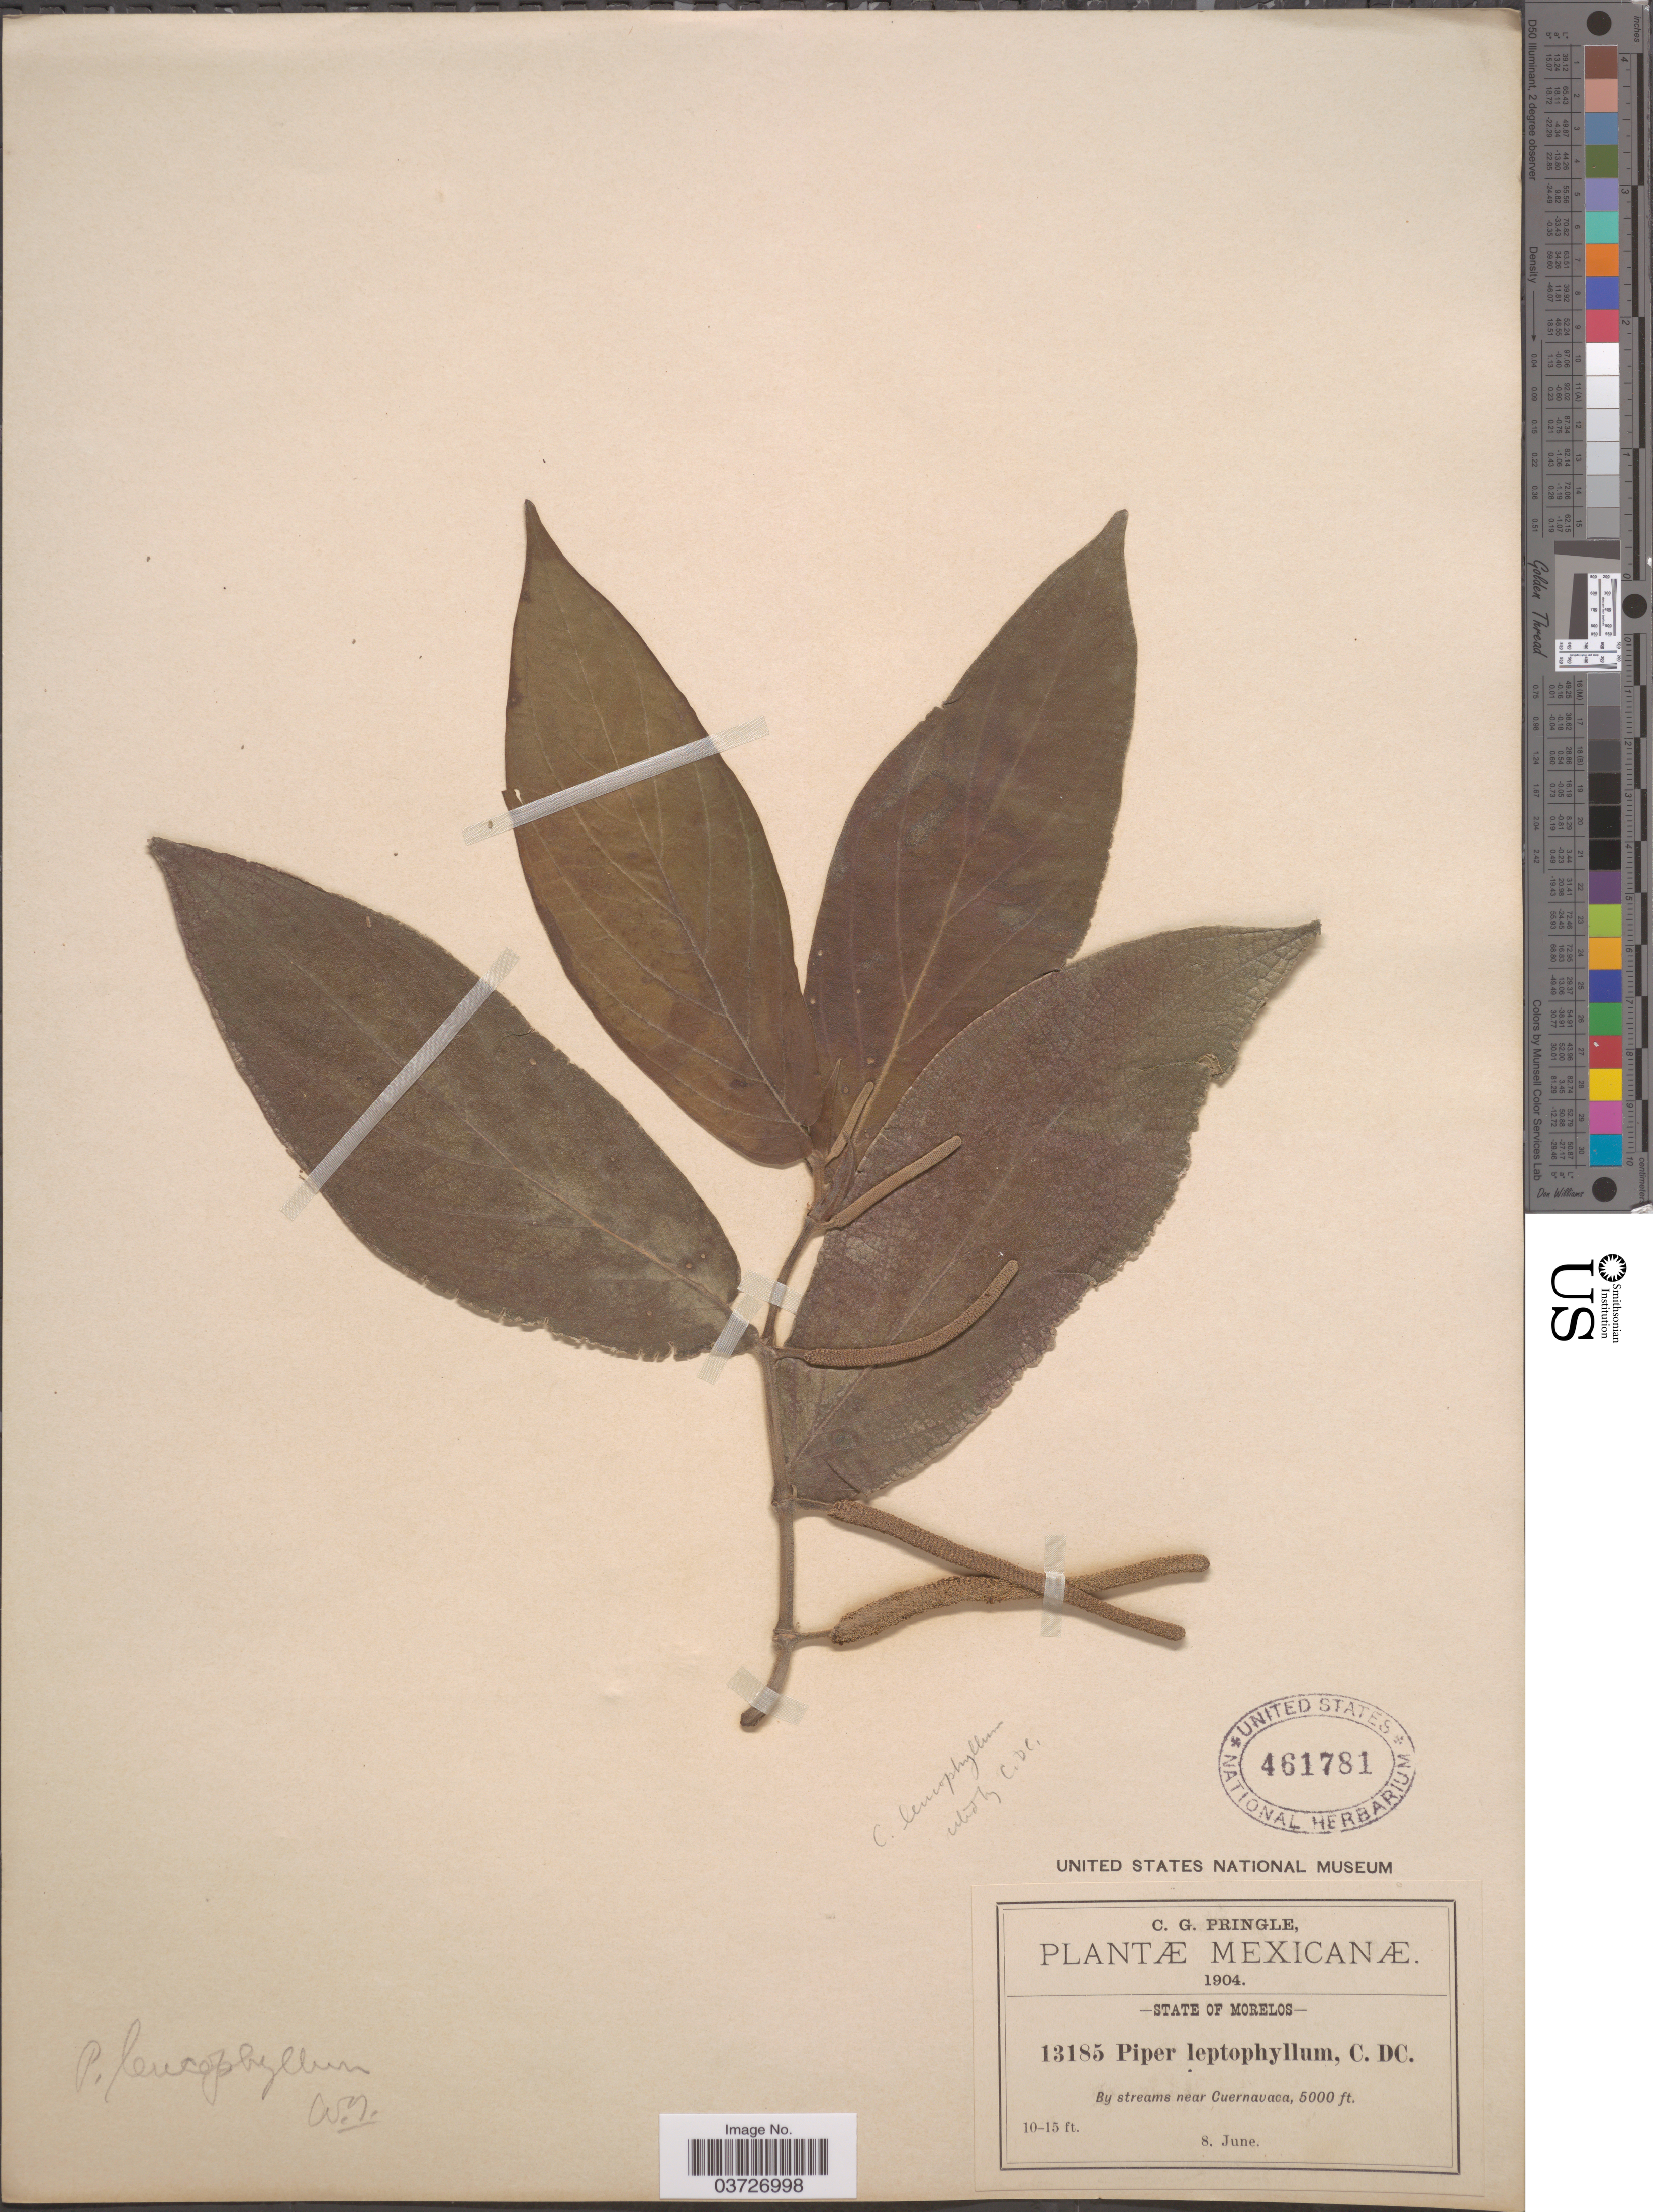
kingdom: Plantae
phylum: Tracheophyta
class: Magnoliopsida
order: Piperales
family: Piperaceae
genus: Piper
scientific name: Piper leucophyllum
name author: (Miq.) C. DC.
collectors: C. G. Pringle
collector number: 13185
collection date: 1904-06-08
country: Mexico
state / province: Morelos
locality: By streams near Cuernavaca.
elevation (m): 1524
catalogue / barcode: US 461781